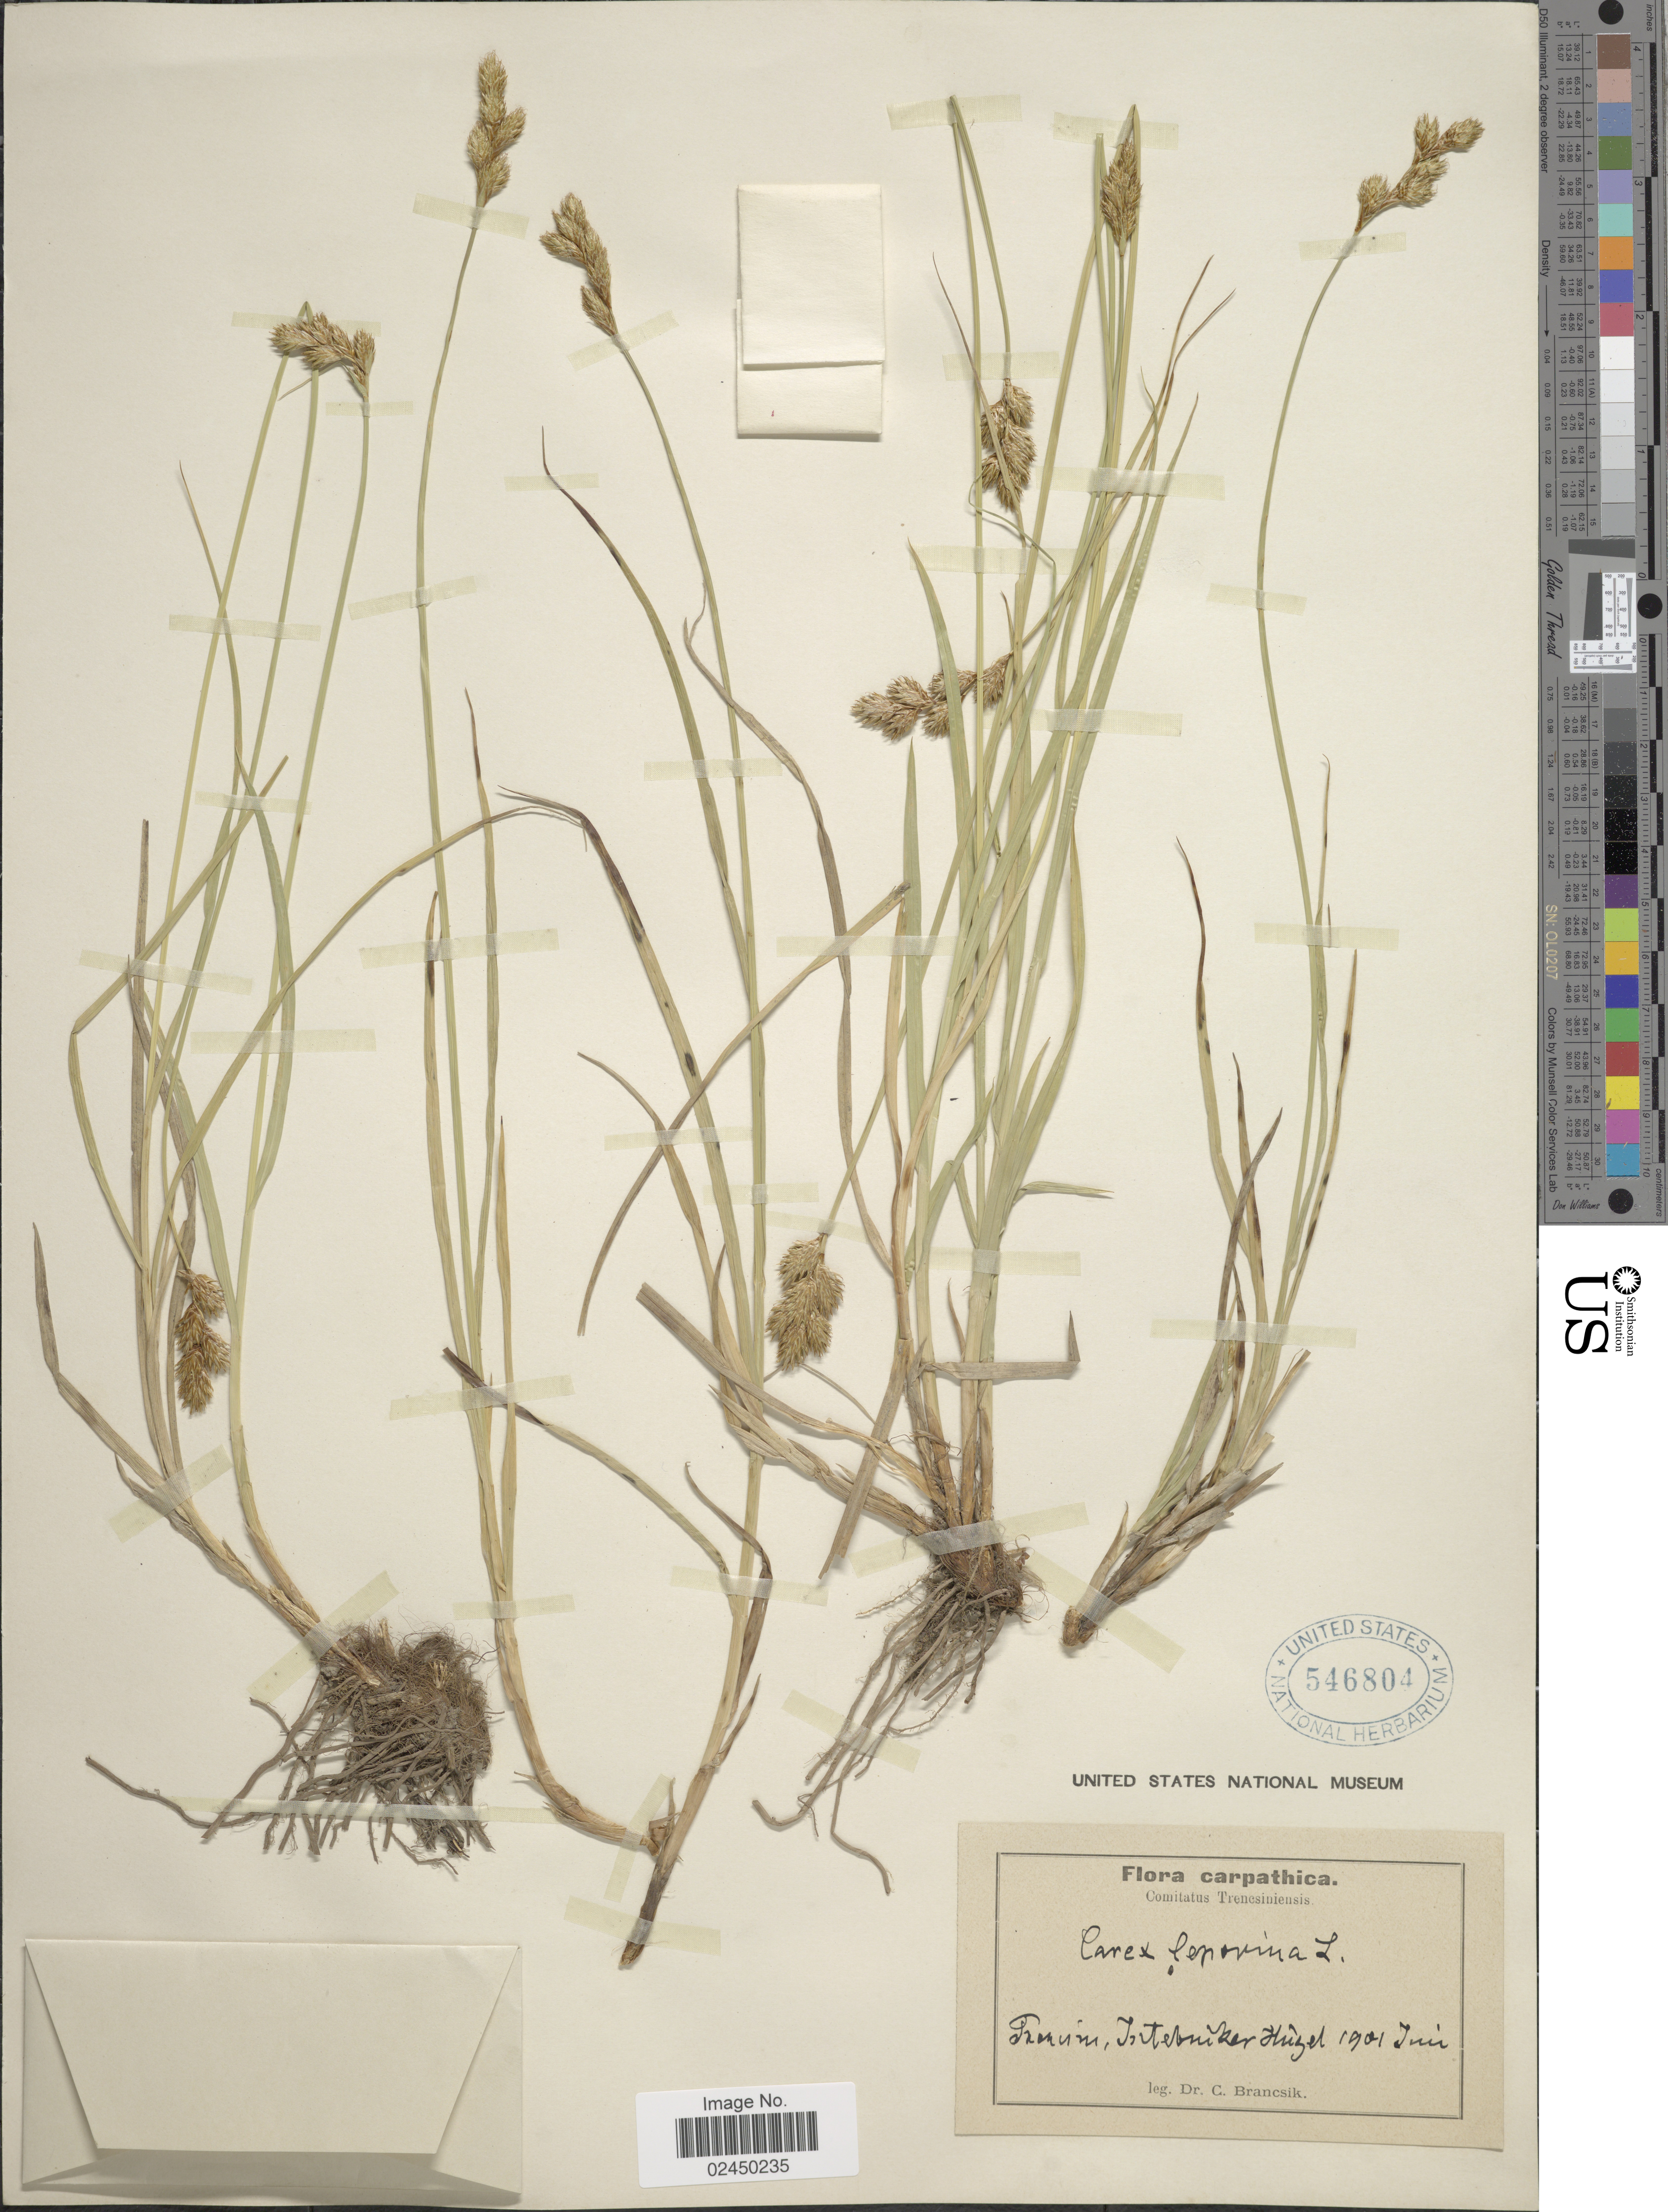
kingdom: Plantae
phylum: Tracheophyta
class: Liliopsida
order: Poales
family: Cyperaceae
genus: Carex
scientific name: Carex leporina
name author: L.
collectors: C. Brancsik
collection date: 1901-06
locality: Carpathica, Tranuim, Interbinker Hügel [interpreted]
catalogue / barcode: US 546804